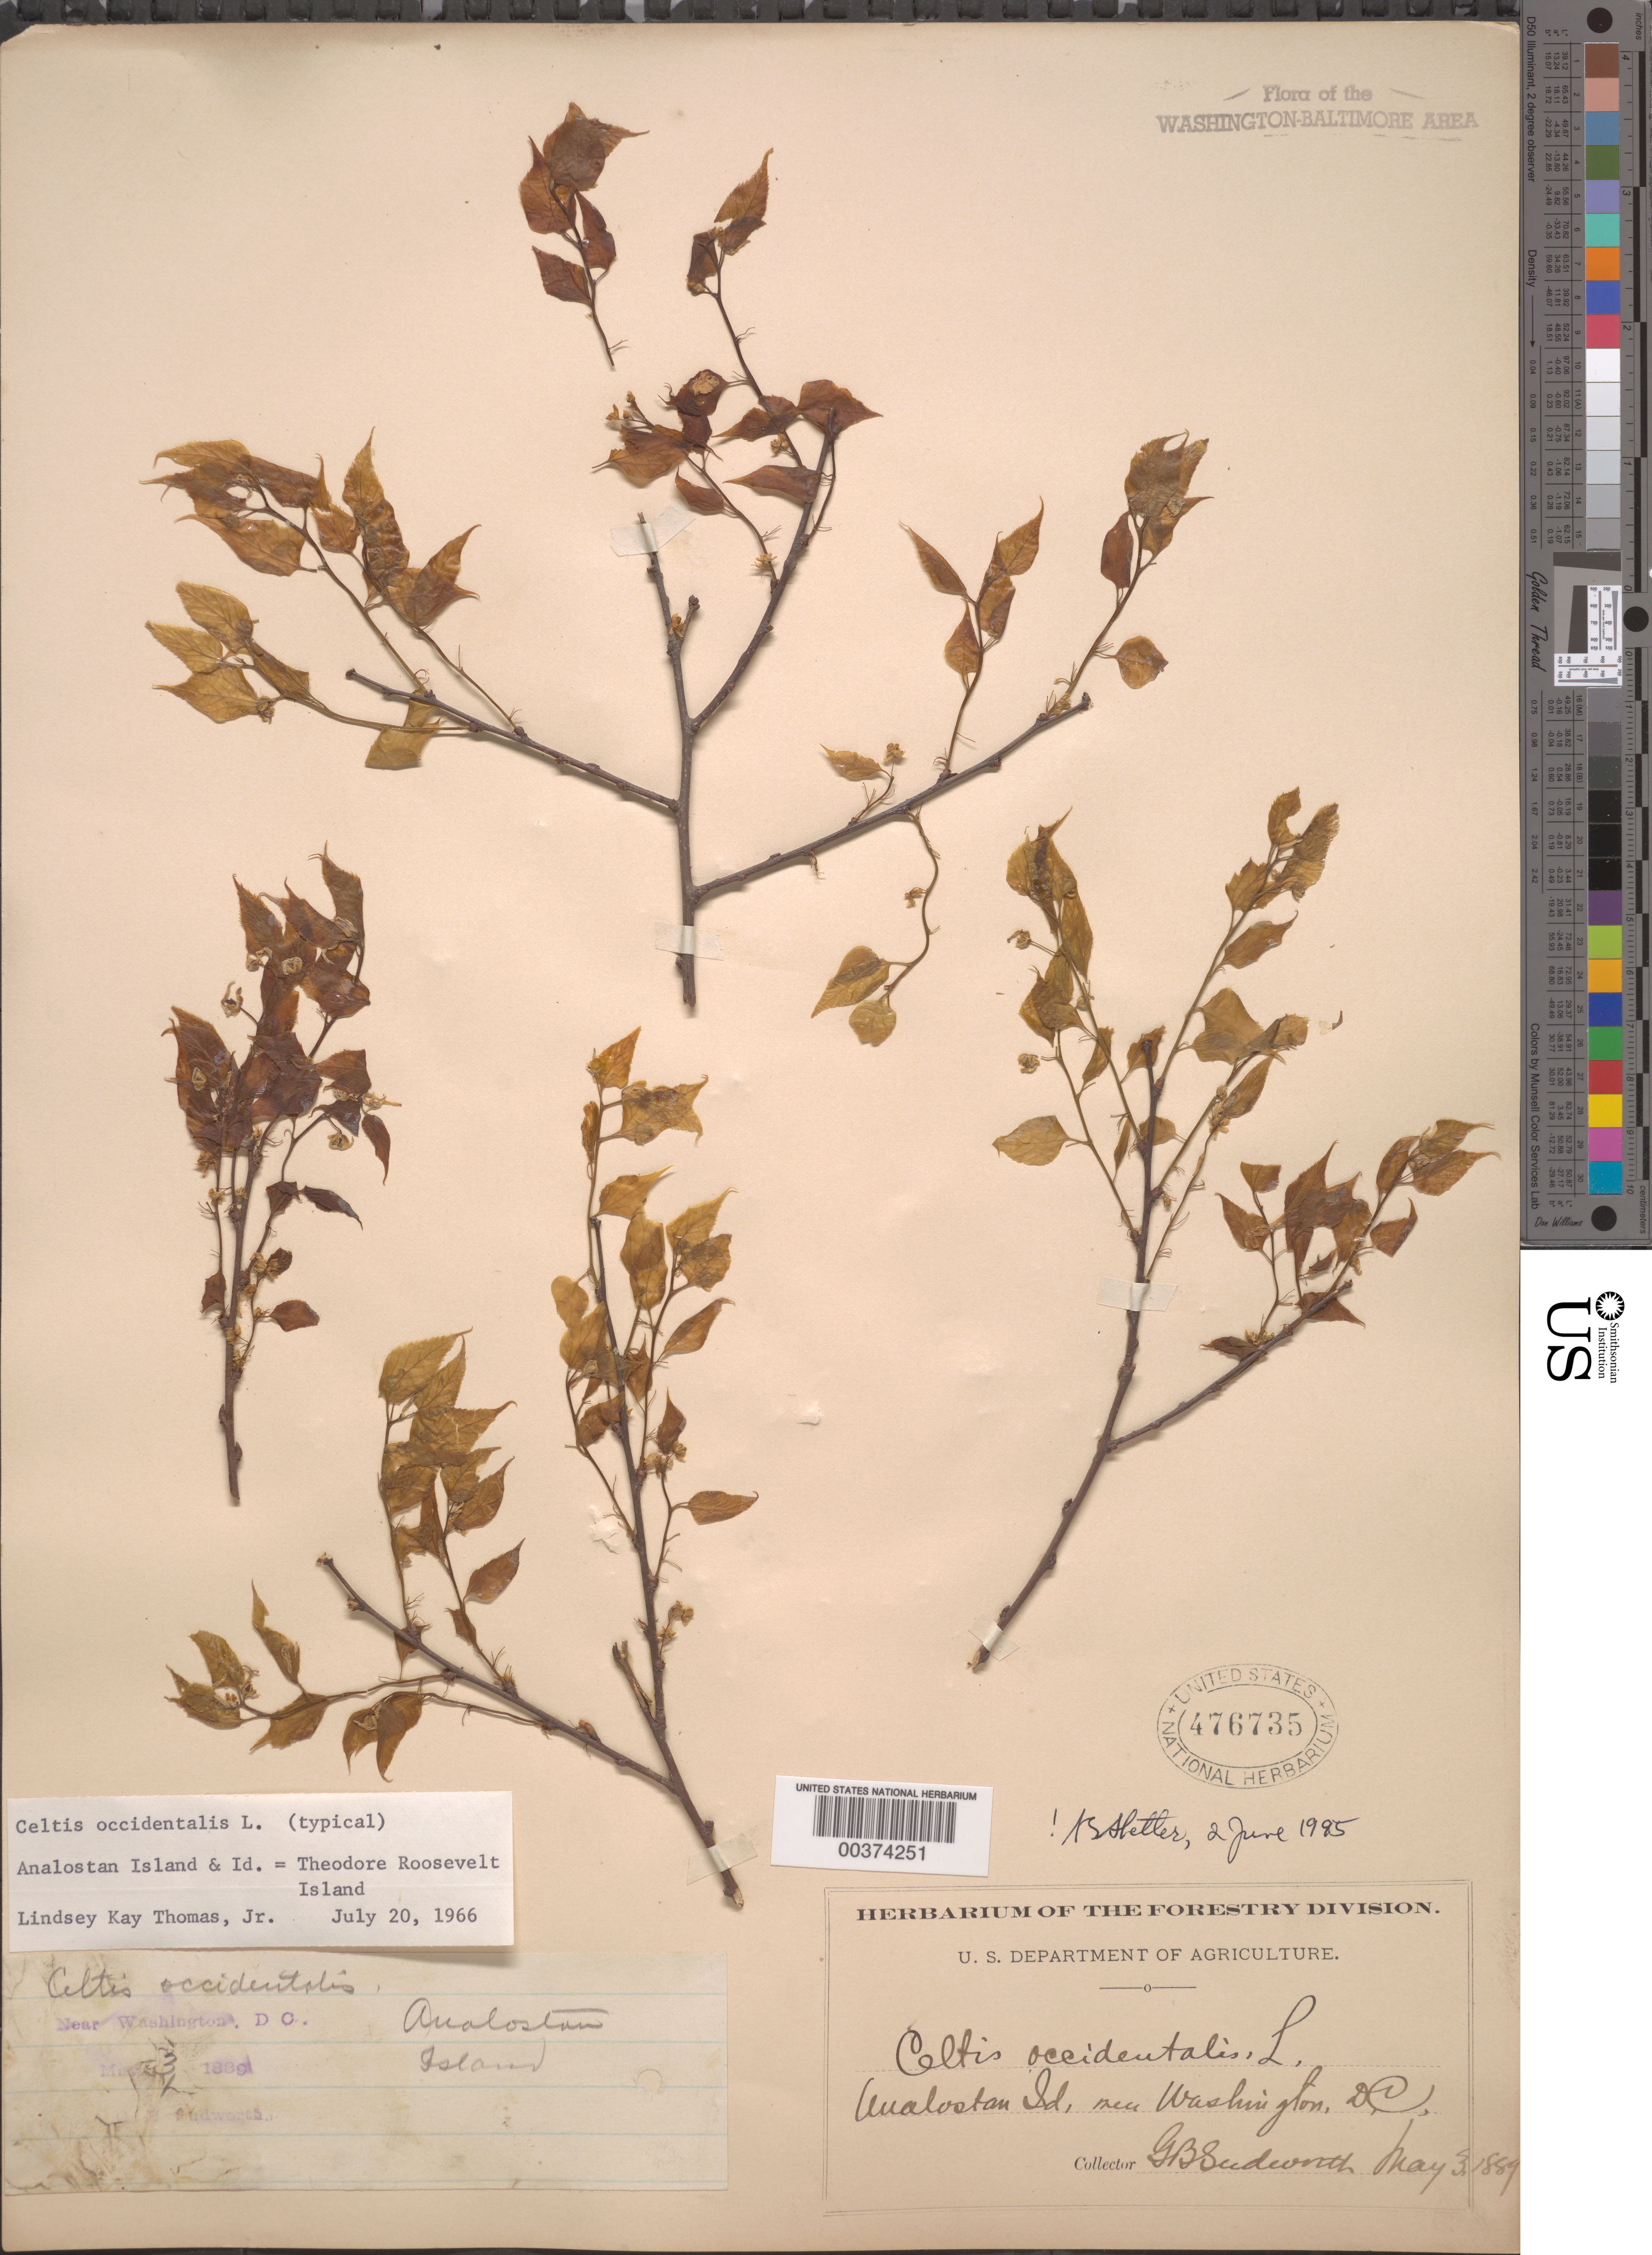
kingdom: Plantae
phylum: Tracheophyta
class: Magnoliopsida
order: Rosales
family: Cannabaceae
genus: Celtis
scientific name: Celtis occidentalis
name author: L.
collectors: G. B. Sudworth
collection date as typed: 03 May 1889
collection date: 1889-05-03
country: United States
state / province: District of Columbia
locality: Analostan Island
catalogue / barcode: US 476735